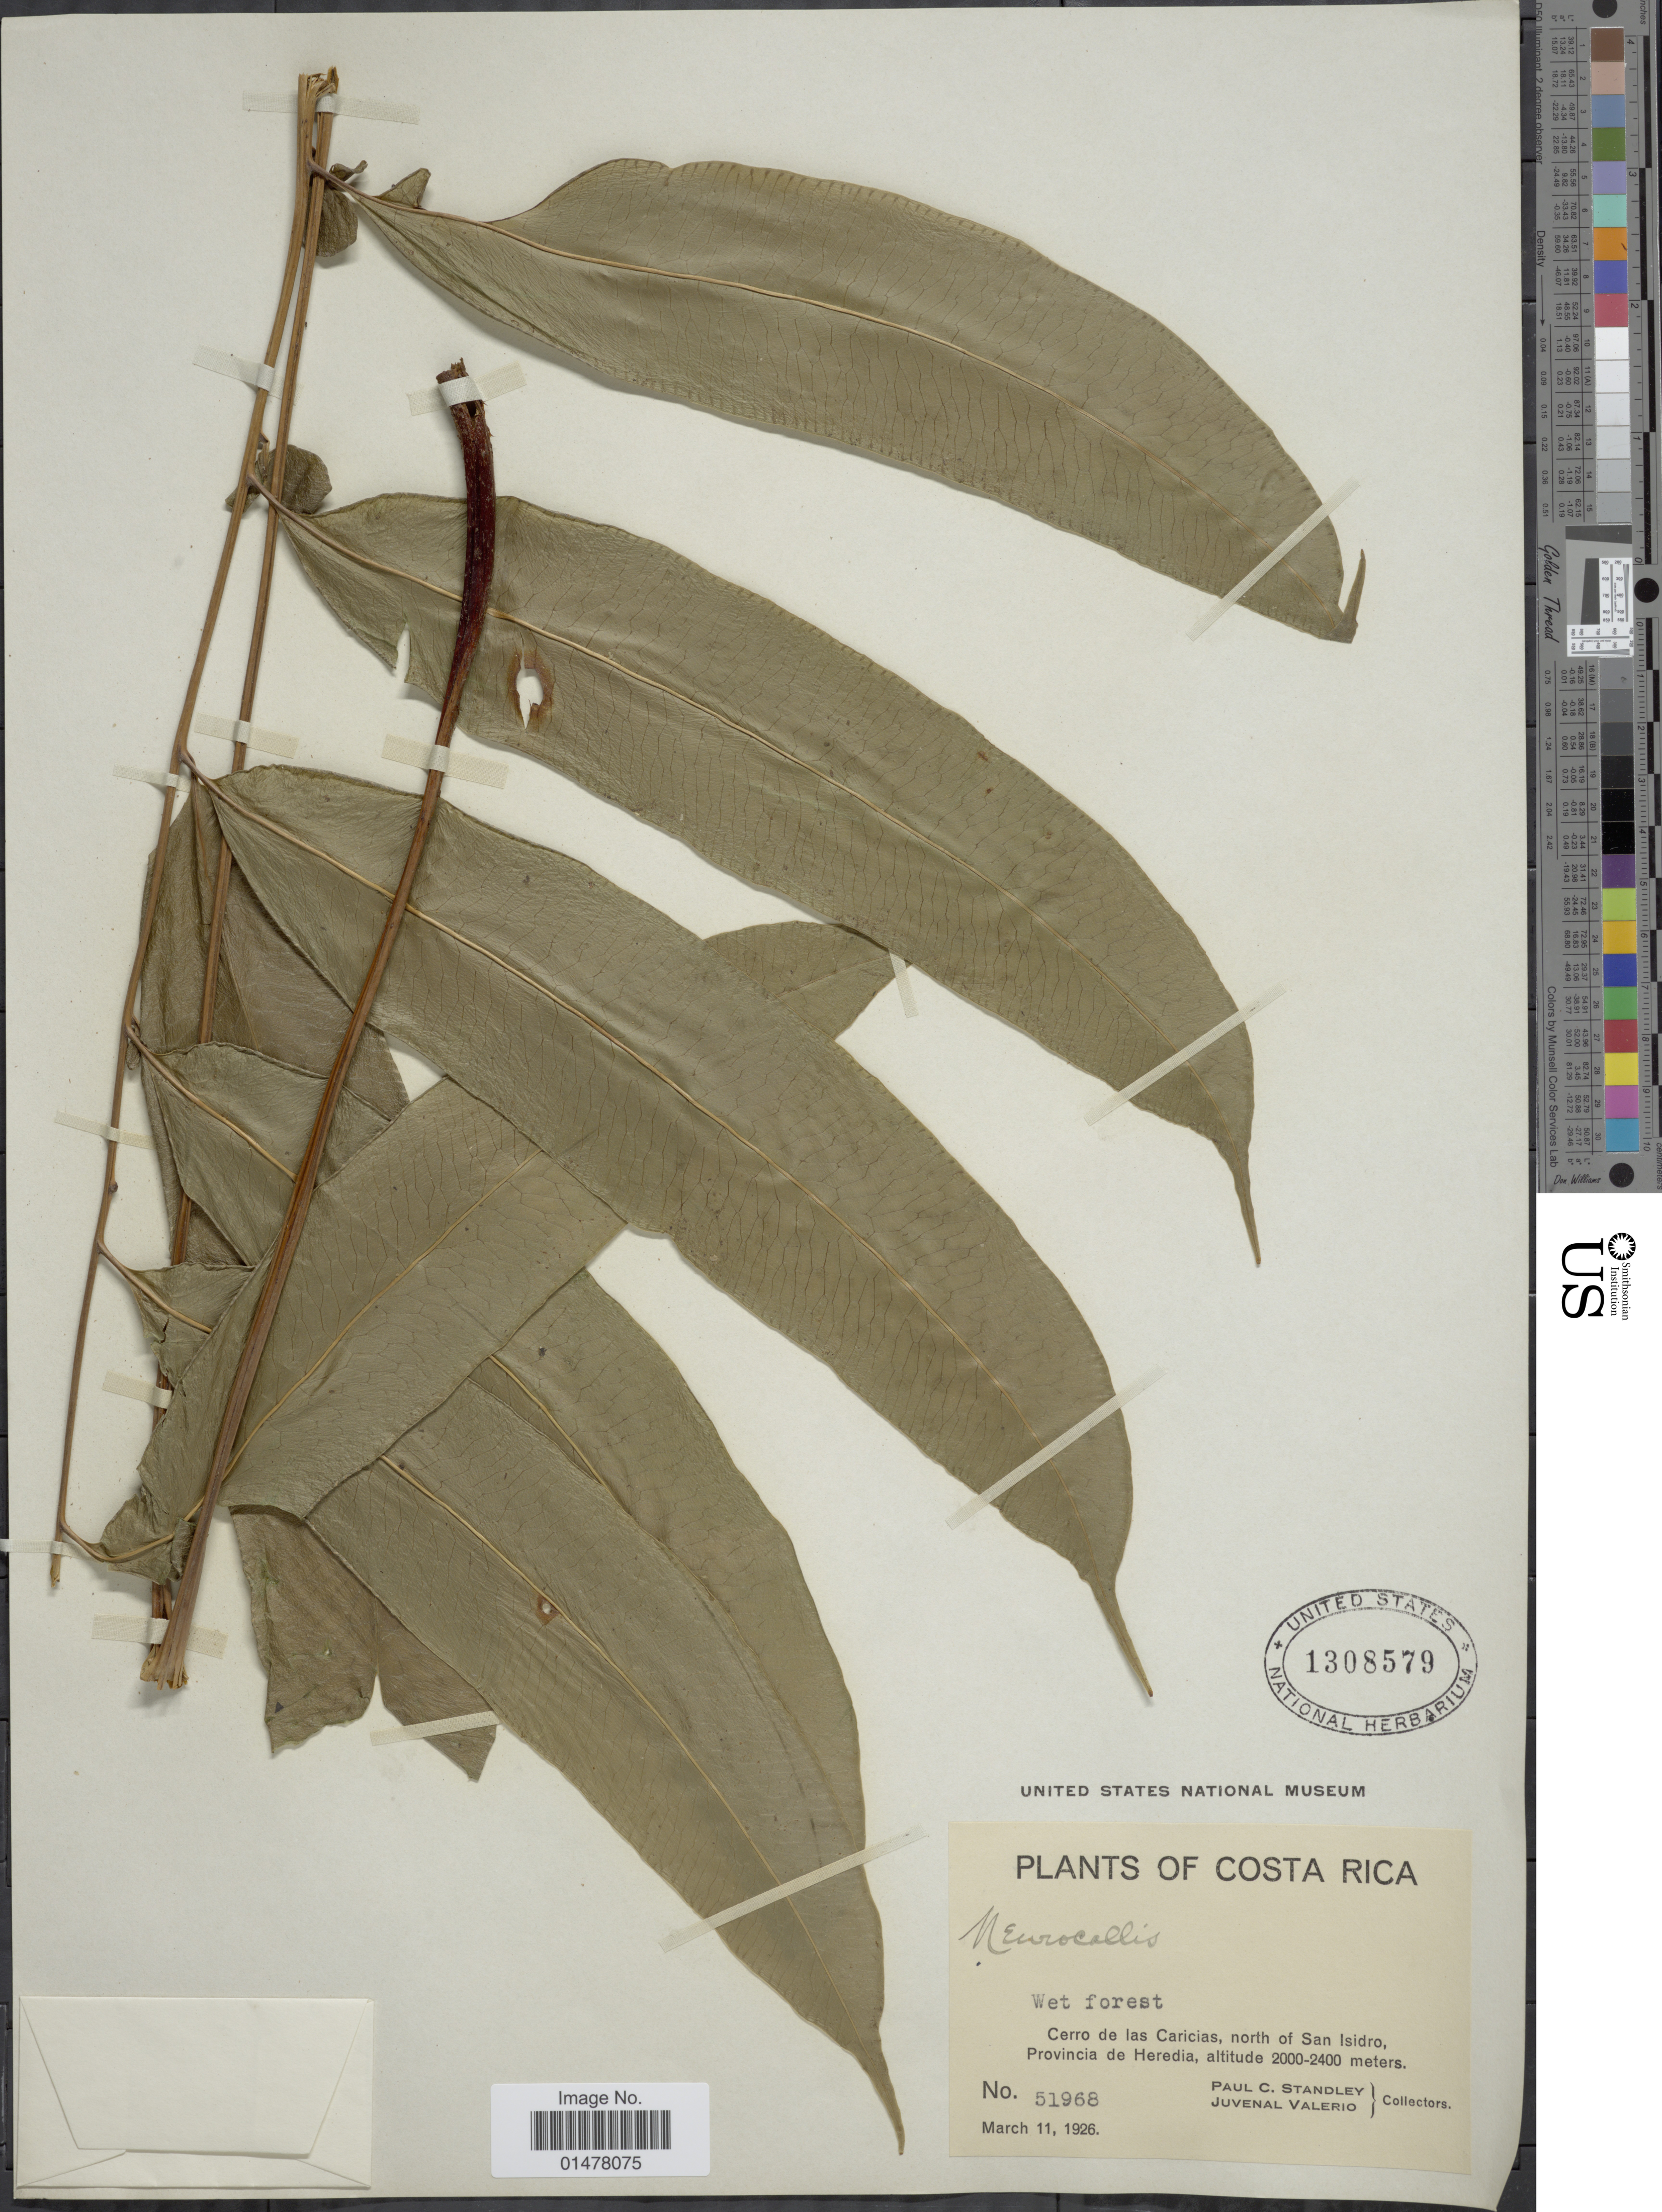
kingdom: Plantae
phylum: Tracheophyta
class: Polypodiopsida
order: Polypodiales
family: Pteridaceae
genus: Pteris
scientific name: Pteris praestantissima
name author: (Bory ex Fée) Christenh.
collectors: P. C. Standley & J. Valerio R.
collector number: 51968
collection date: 1926-03-11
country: Costa Rica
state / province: Heredia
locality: Plants of Costa Rica,Cerro de las Caricias, north of San Isidro, provincia de Heredia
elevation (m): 2000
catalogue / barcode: US 1308579